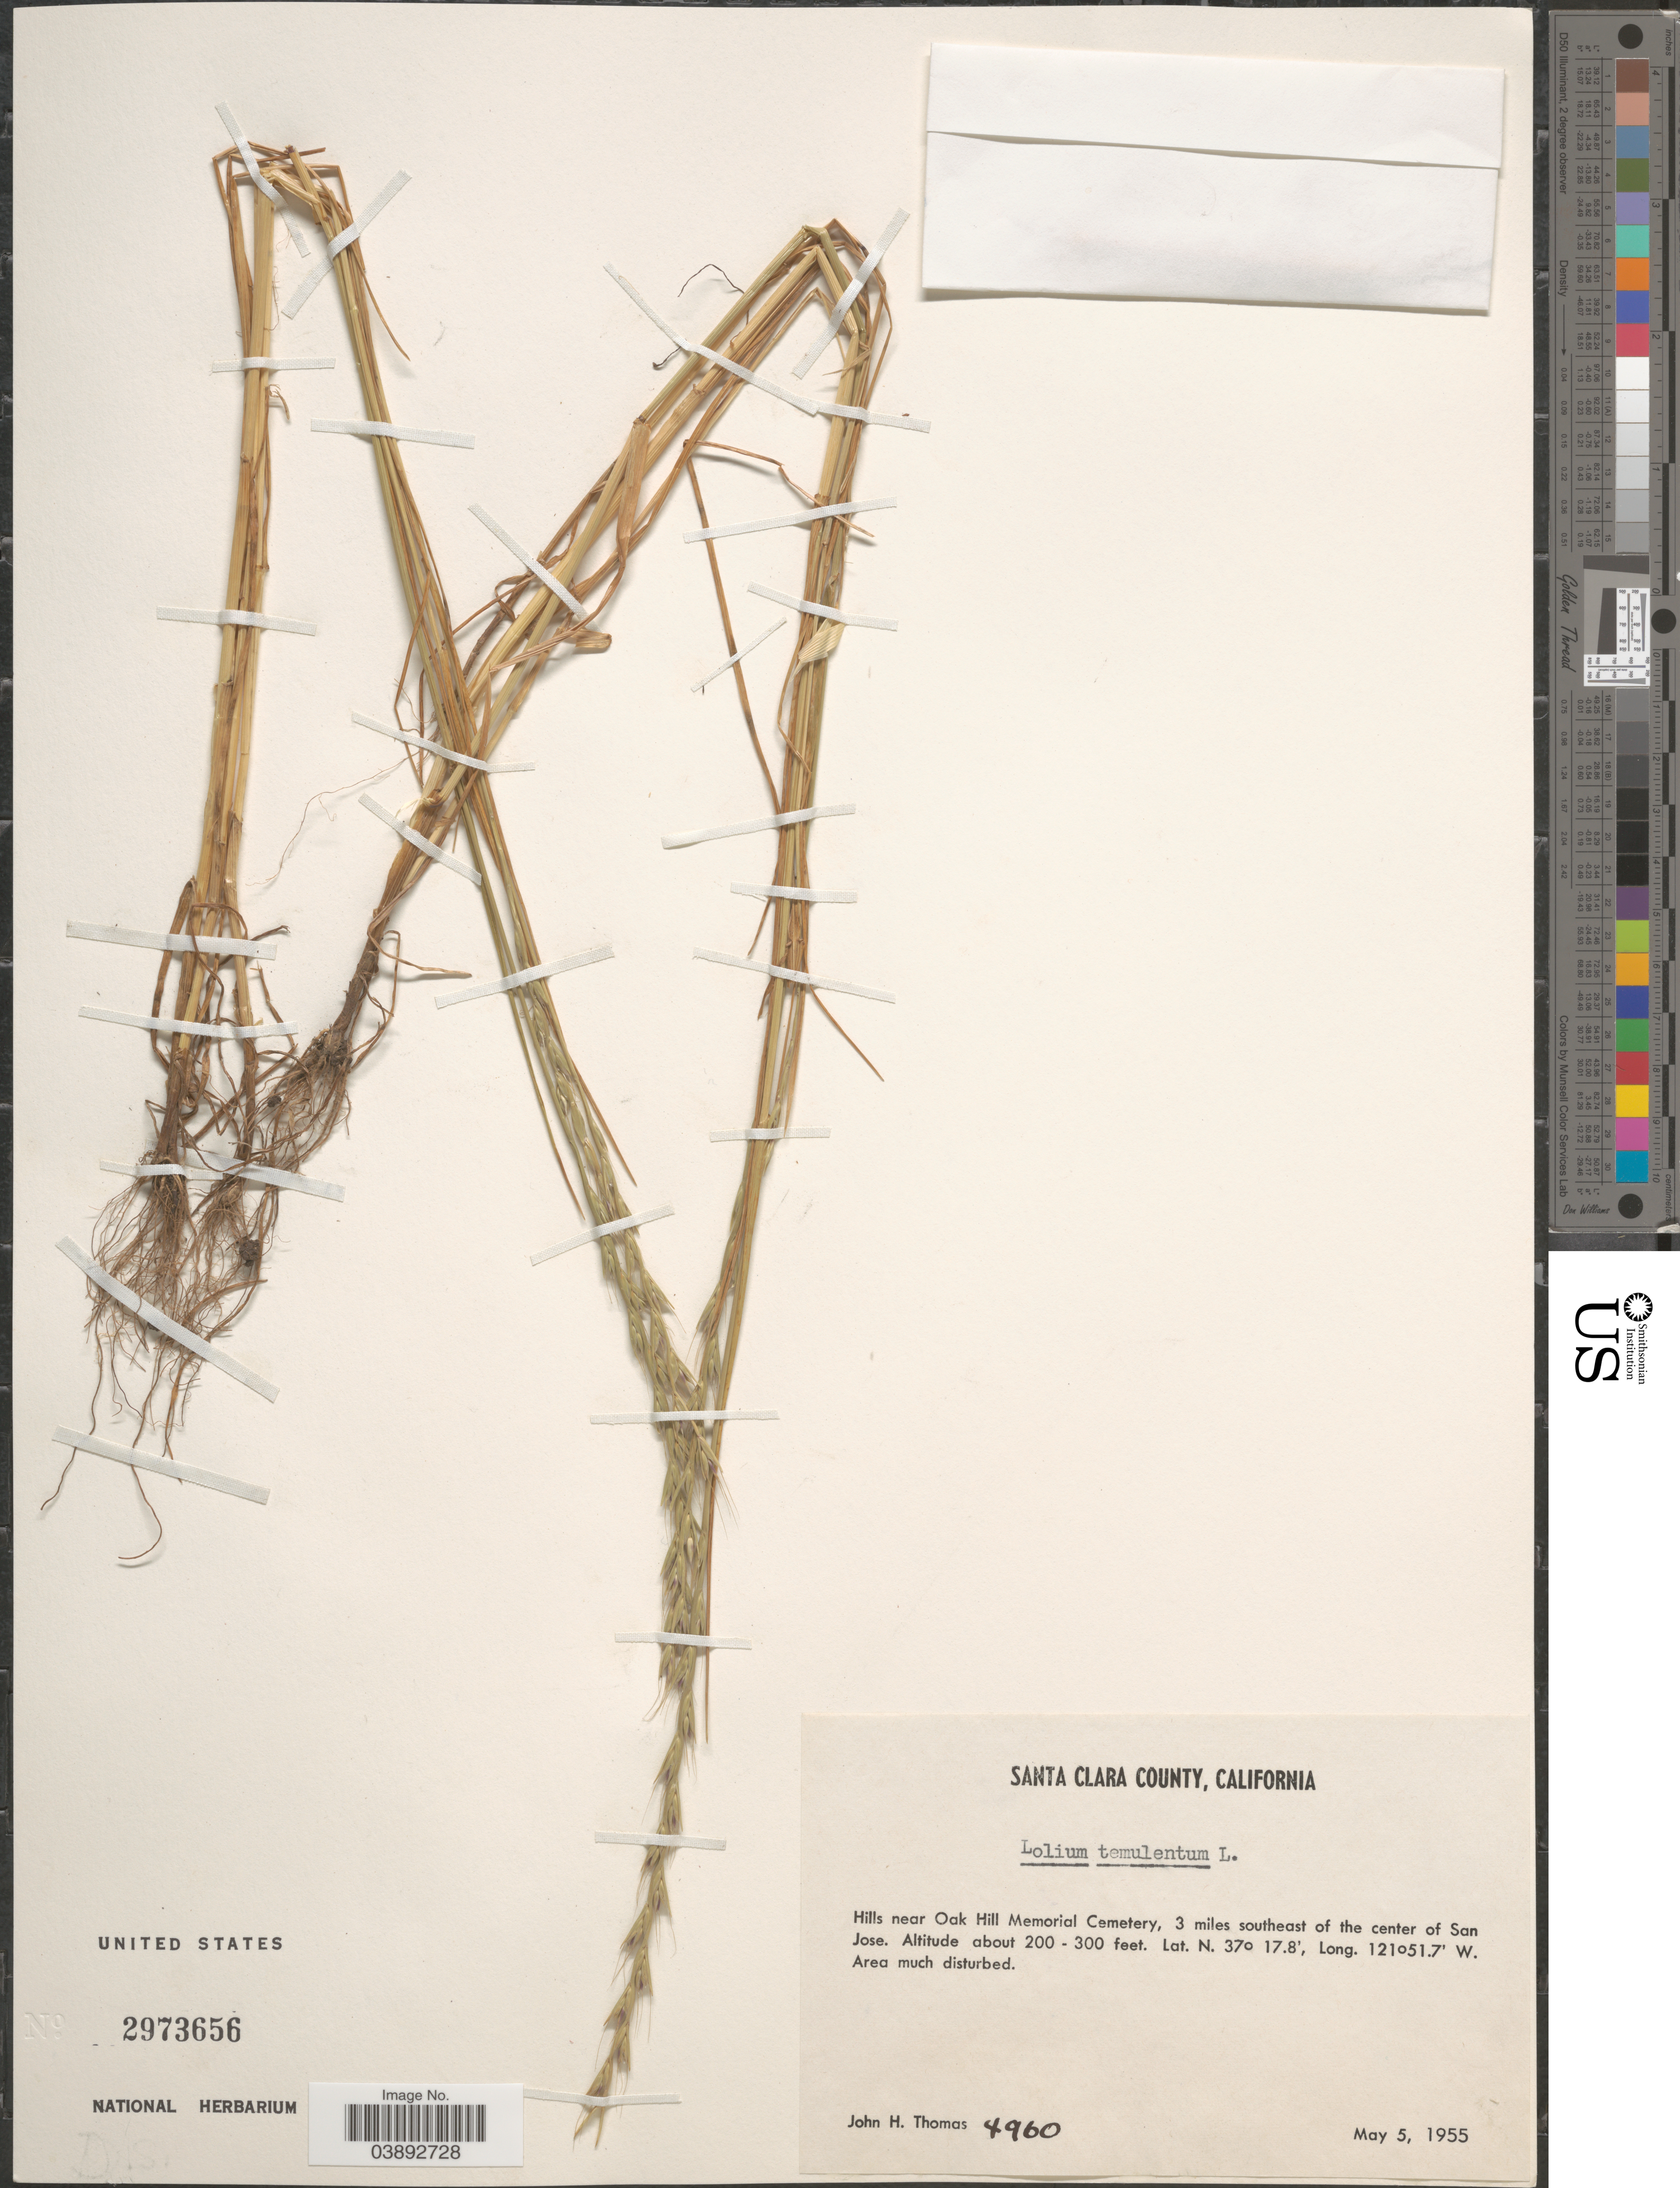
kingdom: Plantae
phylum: Tracheophyta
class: Liliopsida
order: Poales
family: Poaceae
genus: Lolium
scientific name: Lolium temulentum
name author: L.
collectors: J. H. Thomas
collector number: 4960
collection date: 1955-05-05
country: United States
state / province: California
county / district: Santa Clara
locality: Santa Clara County. Hills near Oak Hill Memorial Cemetery, 3 miles southeast of the center of San Jose.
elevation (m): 61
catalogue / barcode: US 2973656